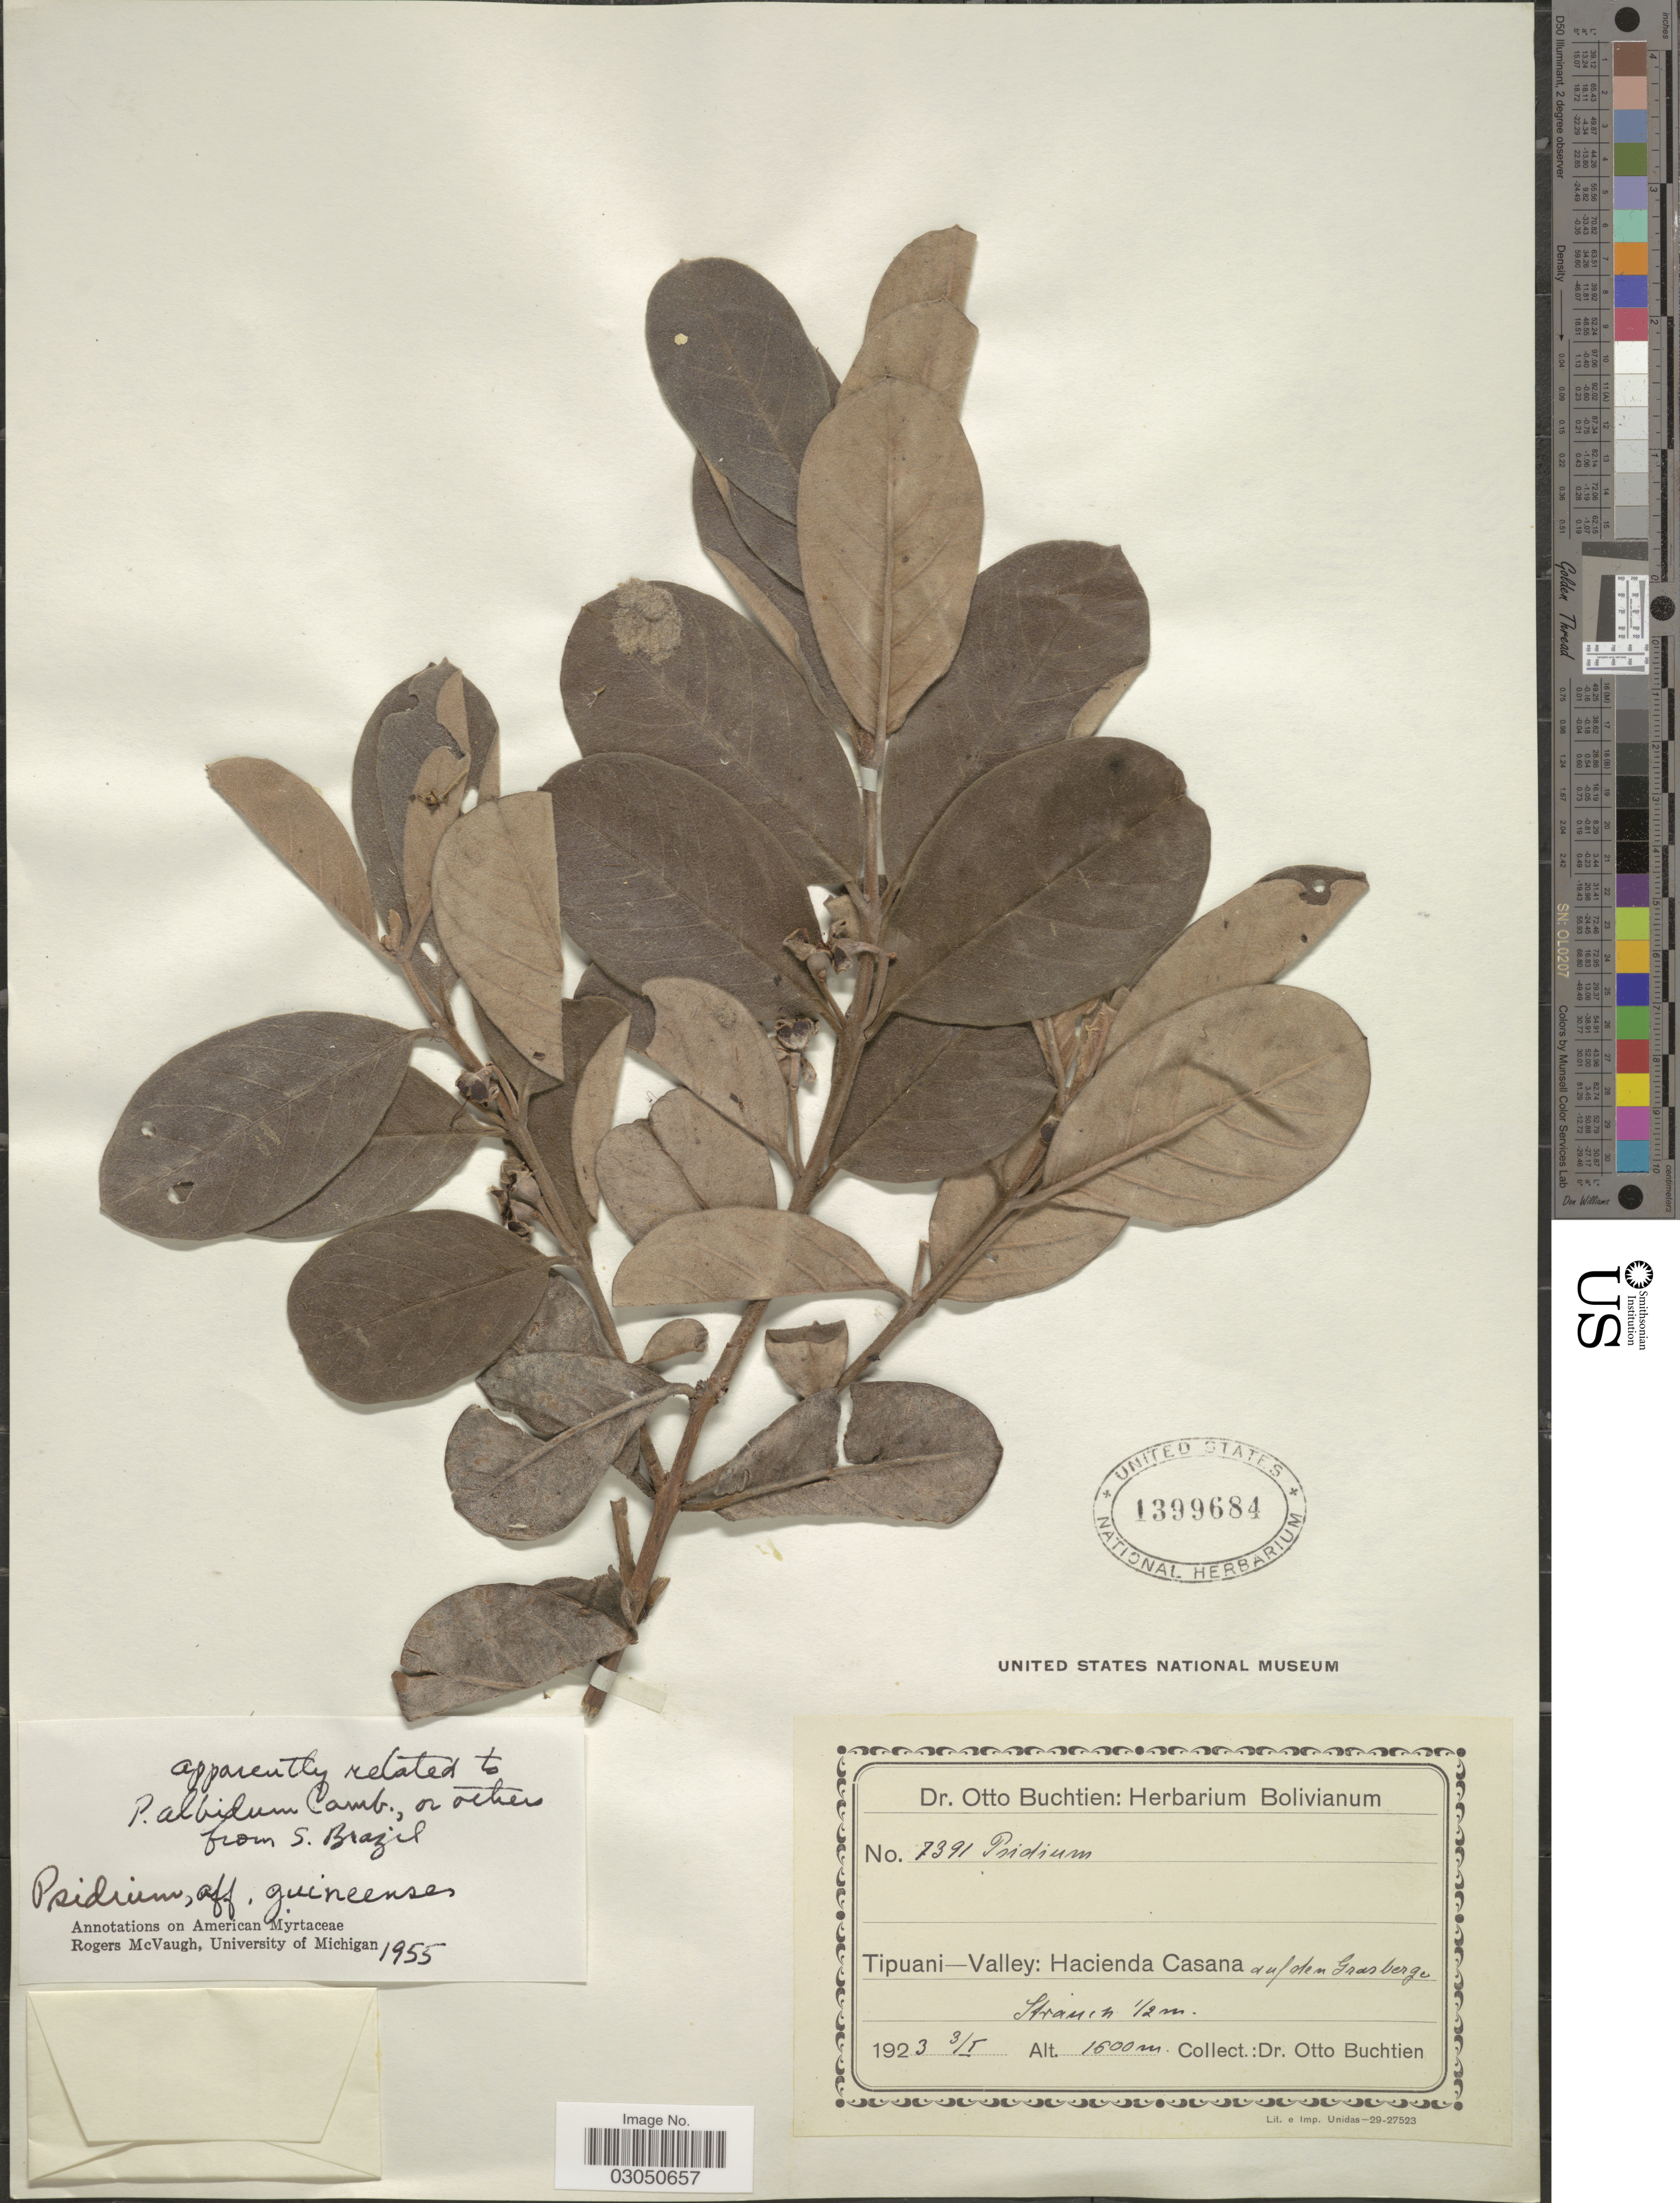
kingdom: Plantae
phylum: Tracheophyta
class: Magnoliopsida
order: Myrtales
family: Myrtaceae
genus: Psidium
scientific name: Psidium guineense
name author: Sw.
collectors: O. Buchtien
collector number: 7391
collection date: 1923-01-03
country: Bolivia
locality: Tipuani - Valley: Hacienda Casana.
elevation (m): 1600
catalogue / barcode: US 1399684